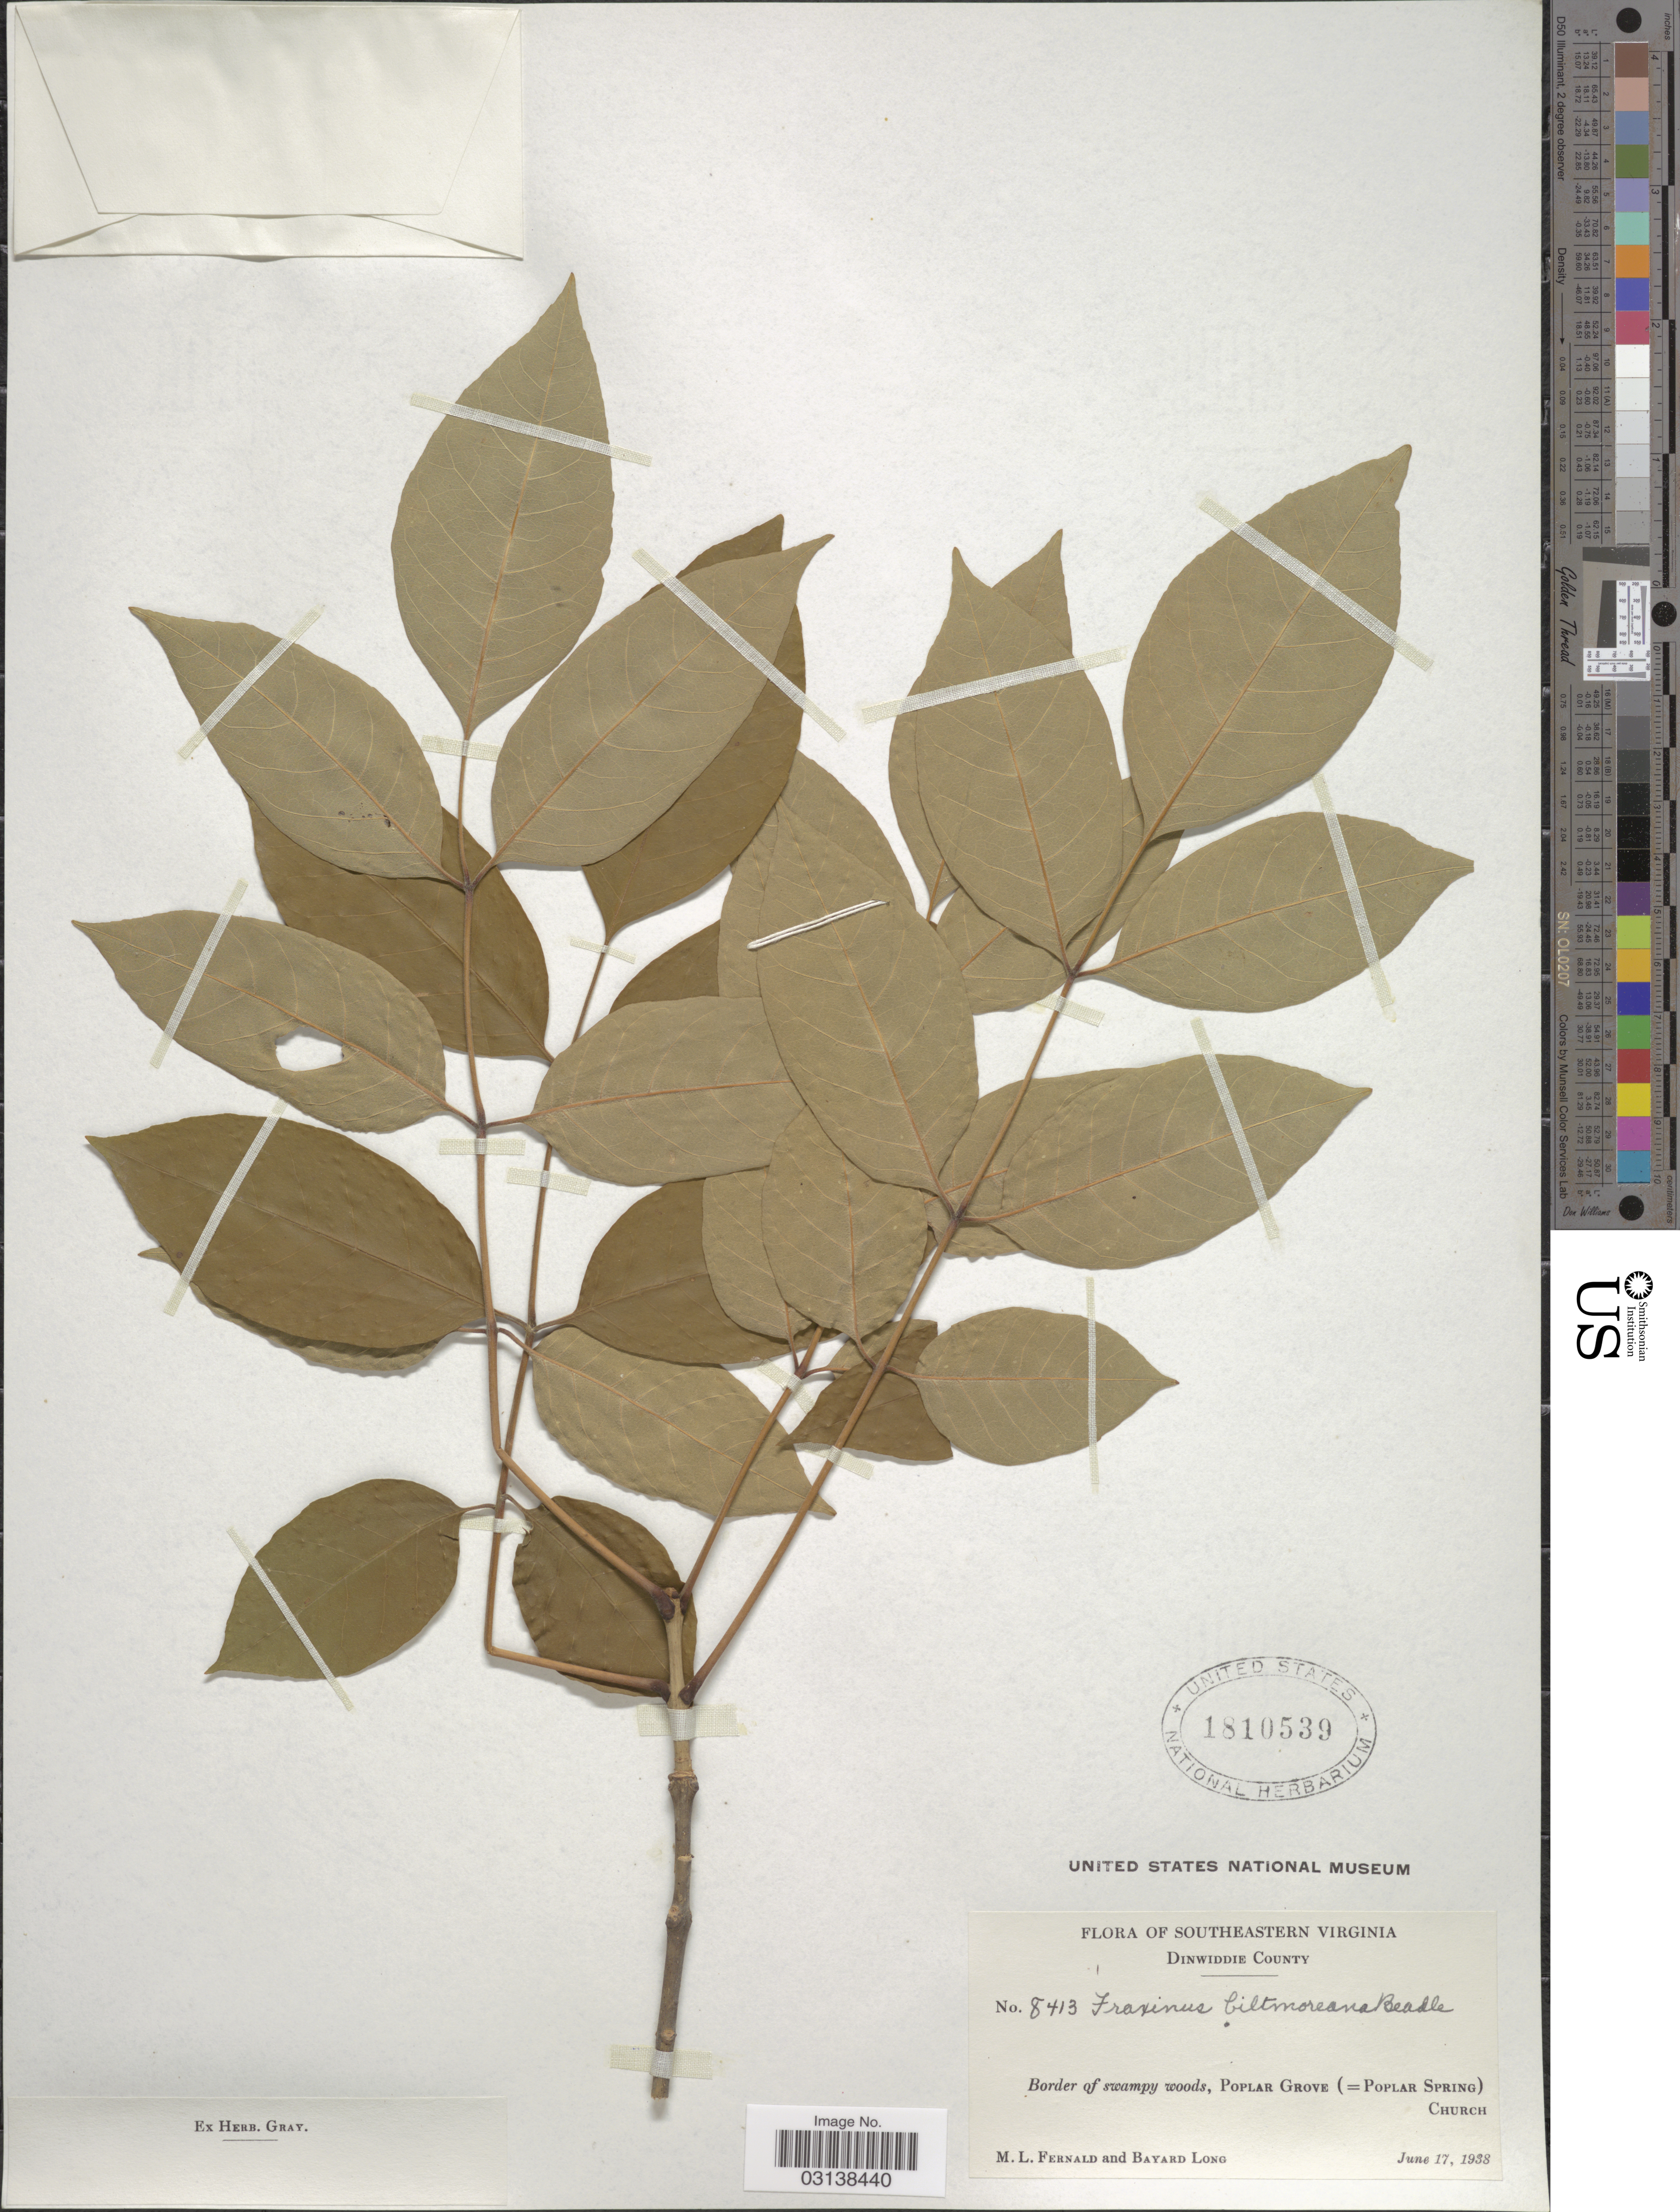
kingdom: Plantae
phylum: Tracheophyta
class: Magnoliopsida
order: Lamiales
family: Oleaceae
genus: Fraxinus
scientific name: Fraxinus americana var. biltmoreana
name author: (Beadle) J.W. Wright ex Fernald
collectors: M. L. Fernald & B. Long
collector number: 8413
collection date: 1938-06-17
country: United States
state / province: Virginia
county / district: Dinwiddie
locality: Southeastern Virginia, Dinwiddie County, Border of swampy woods, Poplar Grove (=Poplar Spring) Church.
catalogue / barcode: US 1810539